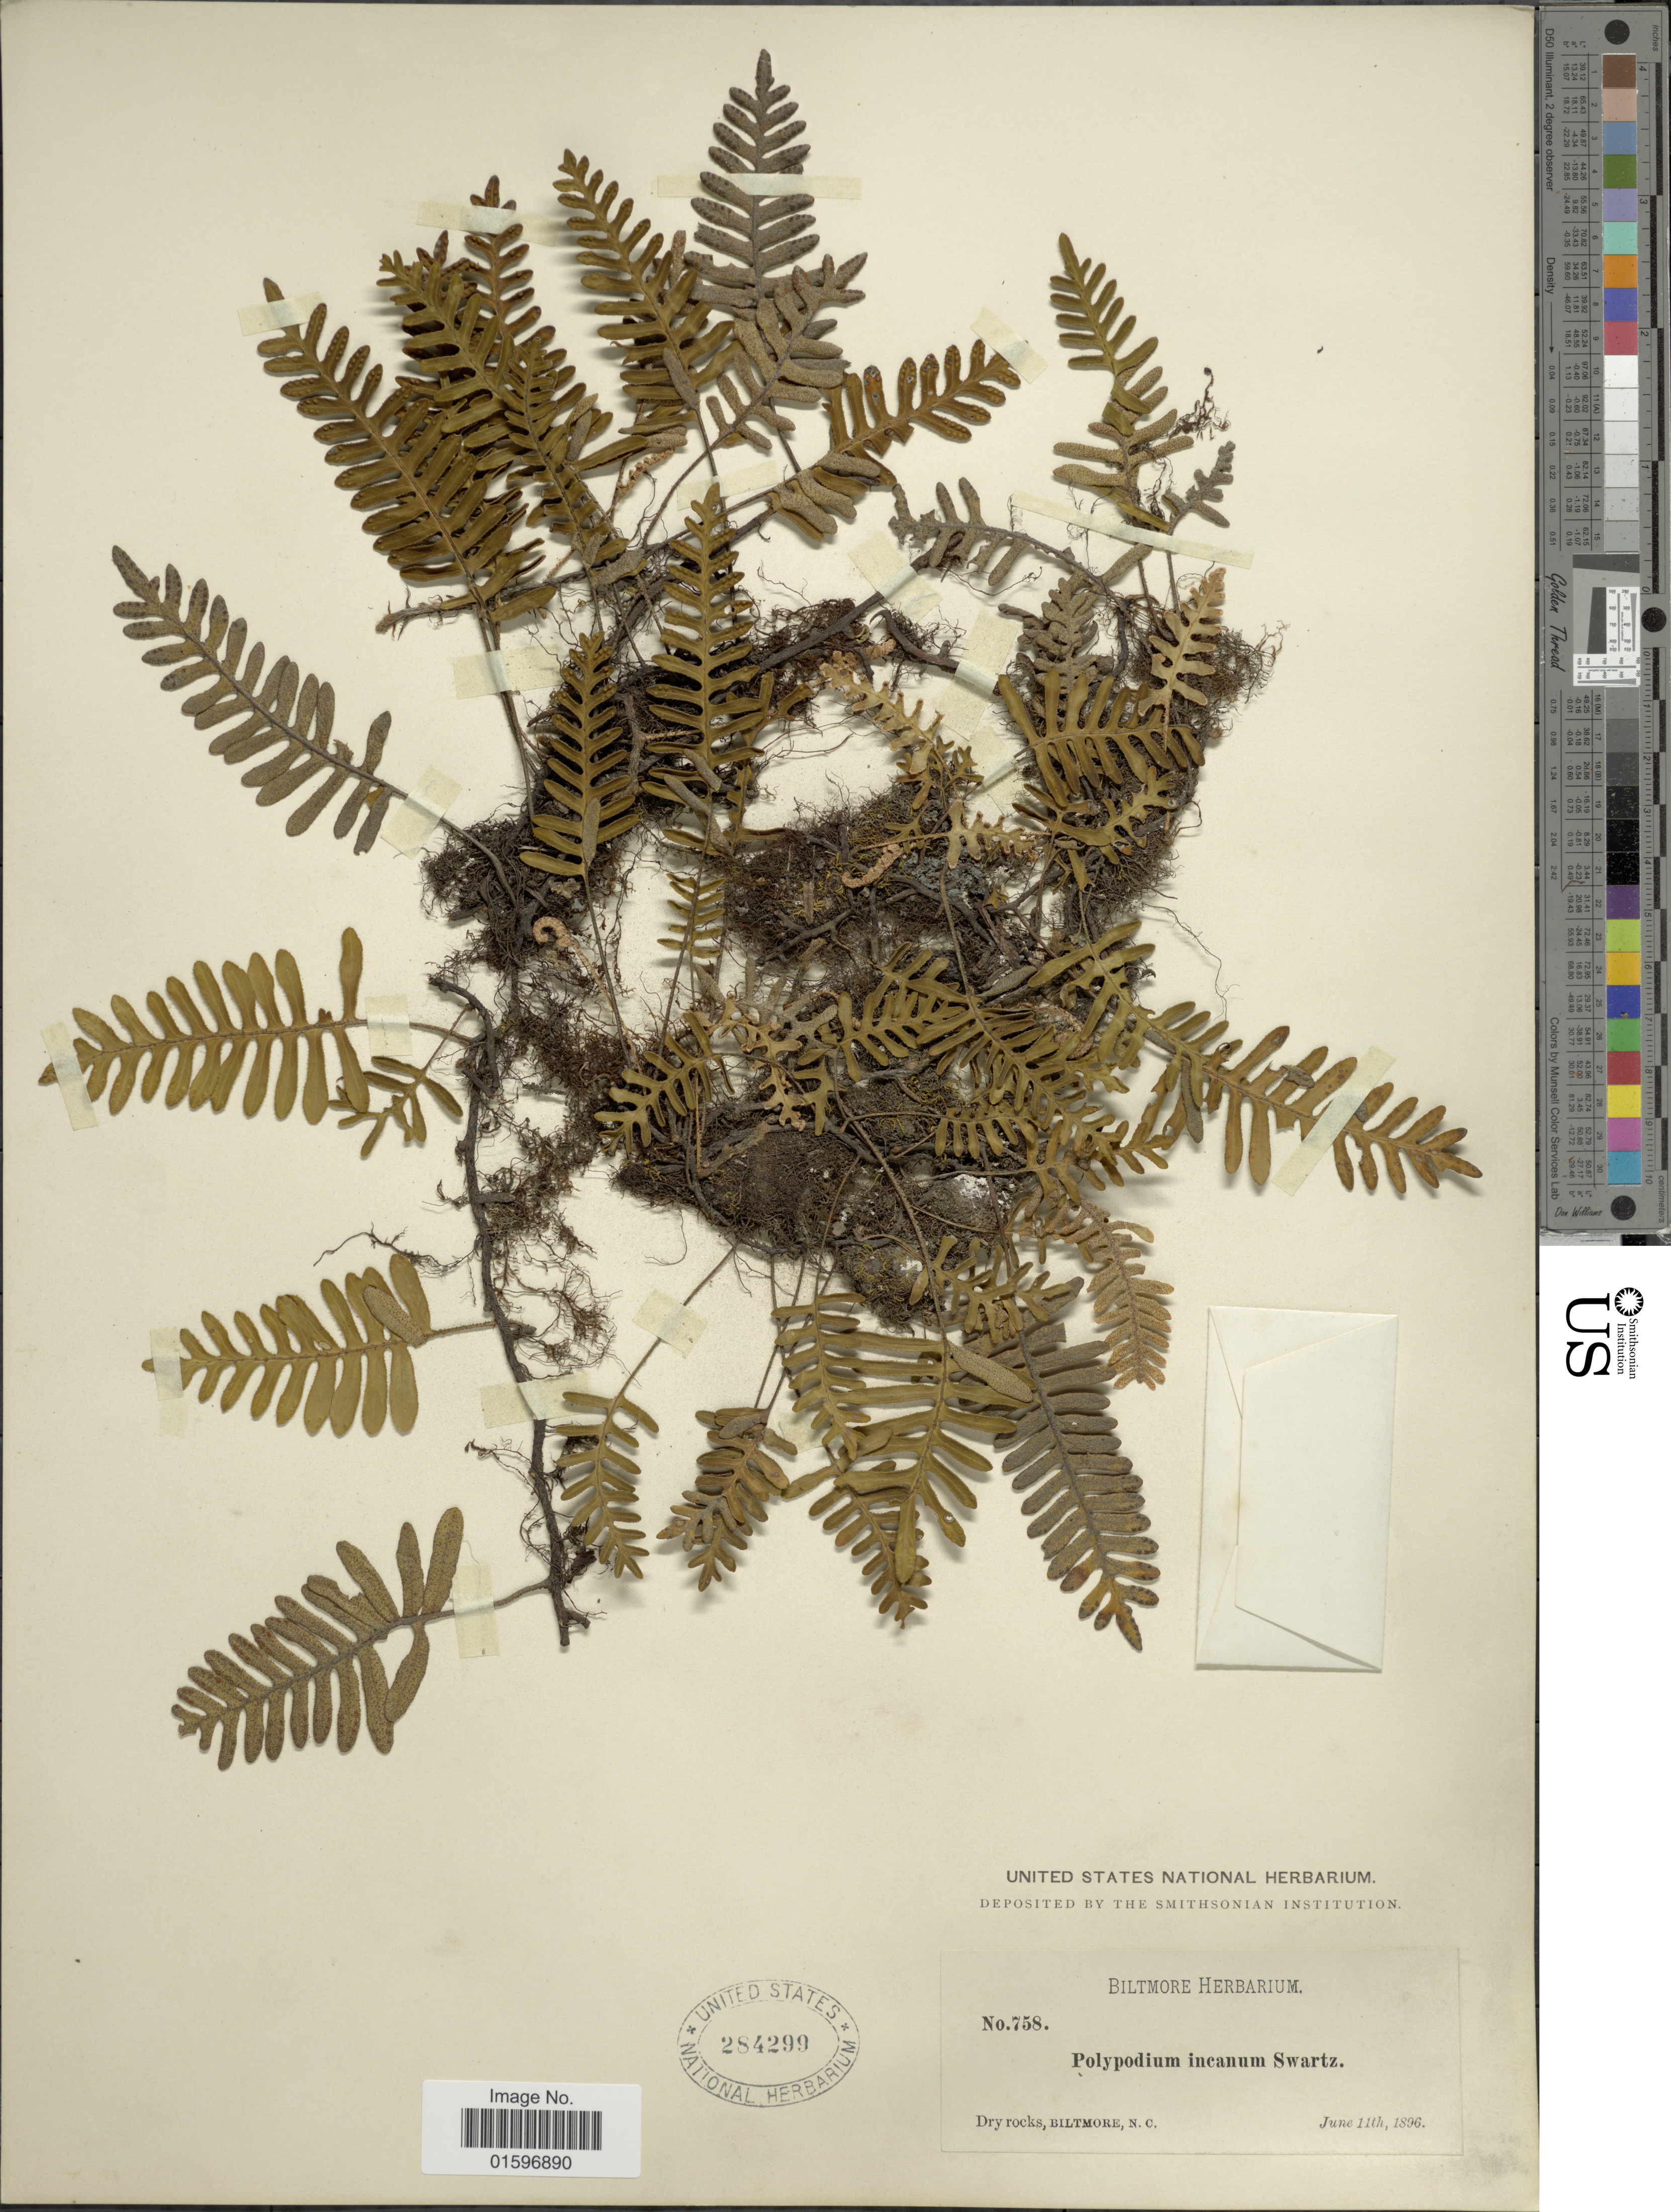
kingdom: Plantae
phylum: Tracheophyta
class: Polypodiopsida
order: Polypodiales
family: Polypodiaceae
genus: Pleopeltis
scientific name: Pleopeltis polypodioides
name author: (L.) E.G. Andrews & Windham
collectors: ex herb. Biltmore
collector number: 758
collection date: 1896-06-11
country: United States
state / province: North Carolina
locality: Dry rocks, Biltmore.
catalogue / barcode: US 284299